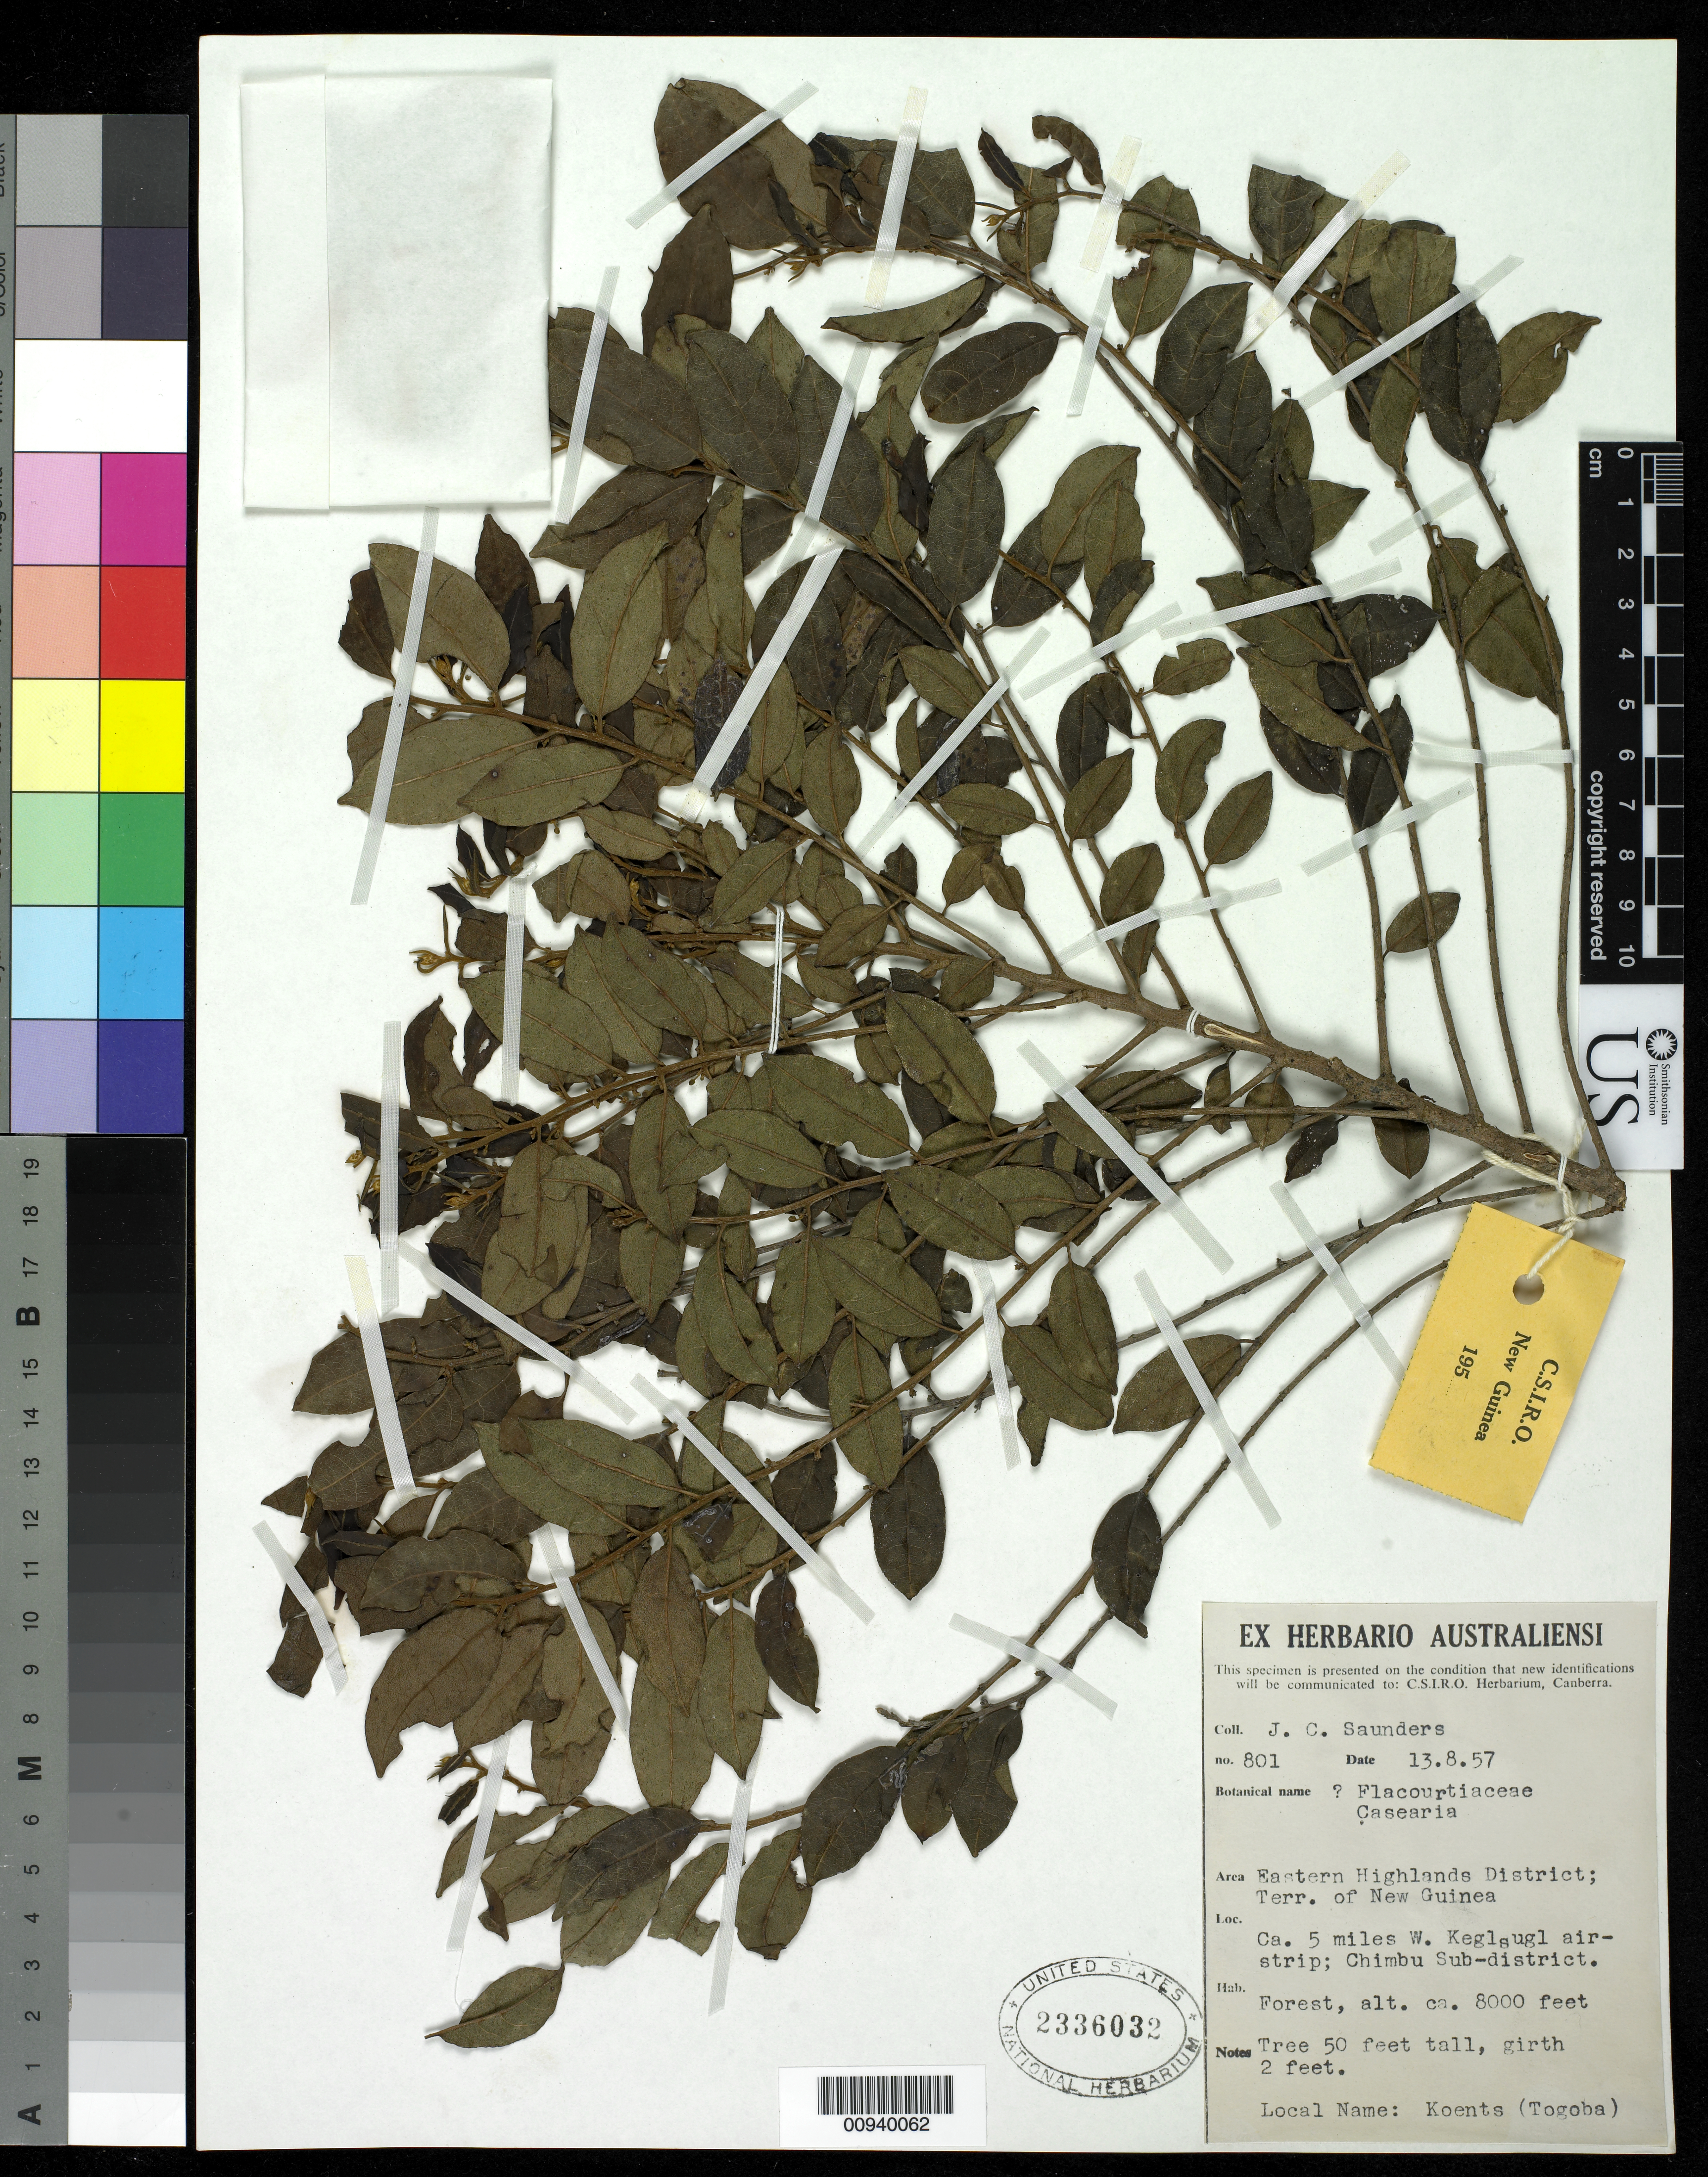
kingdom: Plantae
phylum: Tracheophyta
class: Magnoliopsida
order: Malpighiales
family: Salicaceae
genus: Casearia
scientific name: Casearia sp.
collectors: J. C. Saunders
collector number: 801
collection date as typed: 13 Aug 1957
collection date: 1957-08-13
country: Papua New Guinea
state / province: Eastern Highlands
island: New Guinea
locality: ca. 5 miles W. of Keglsugl air-strip Chimbu subdistrict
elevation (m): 2438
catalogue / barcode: US 2336032